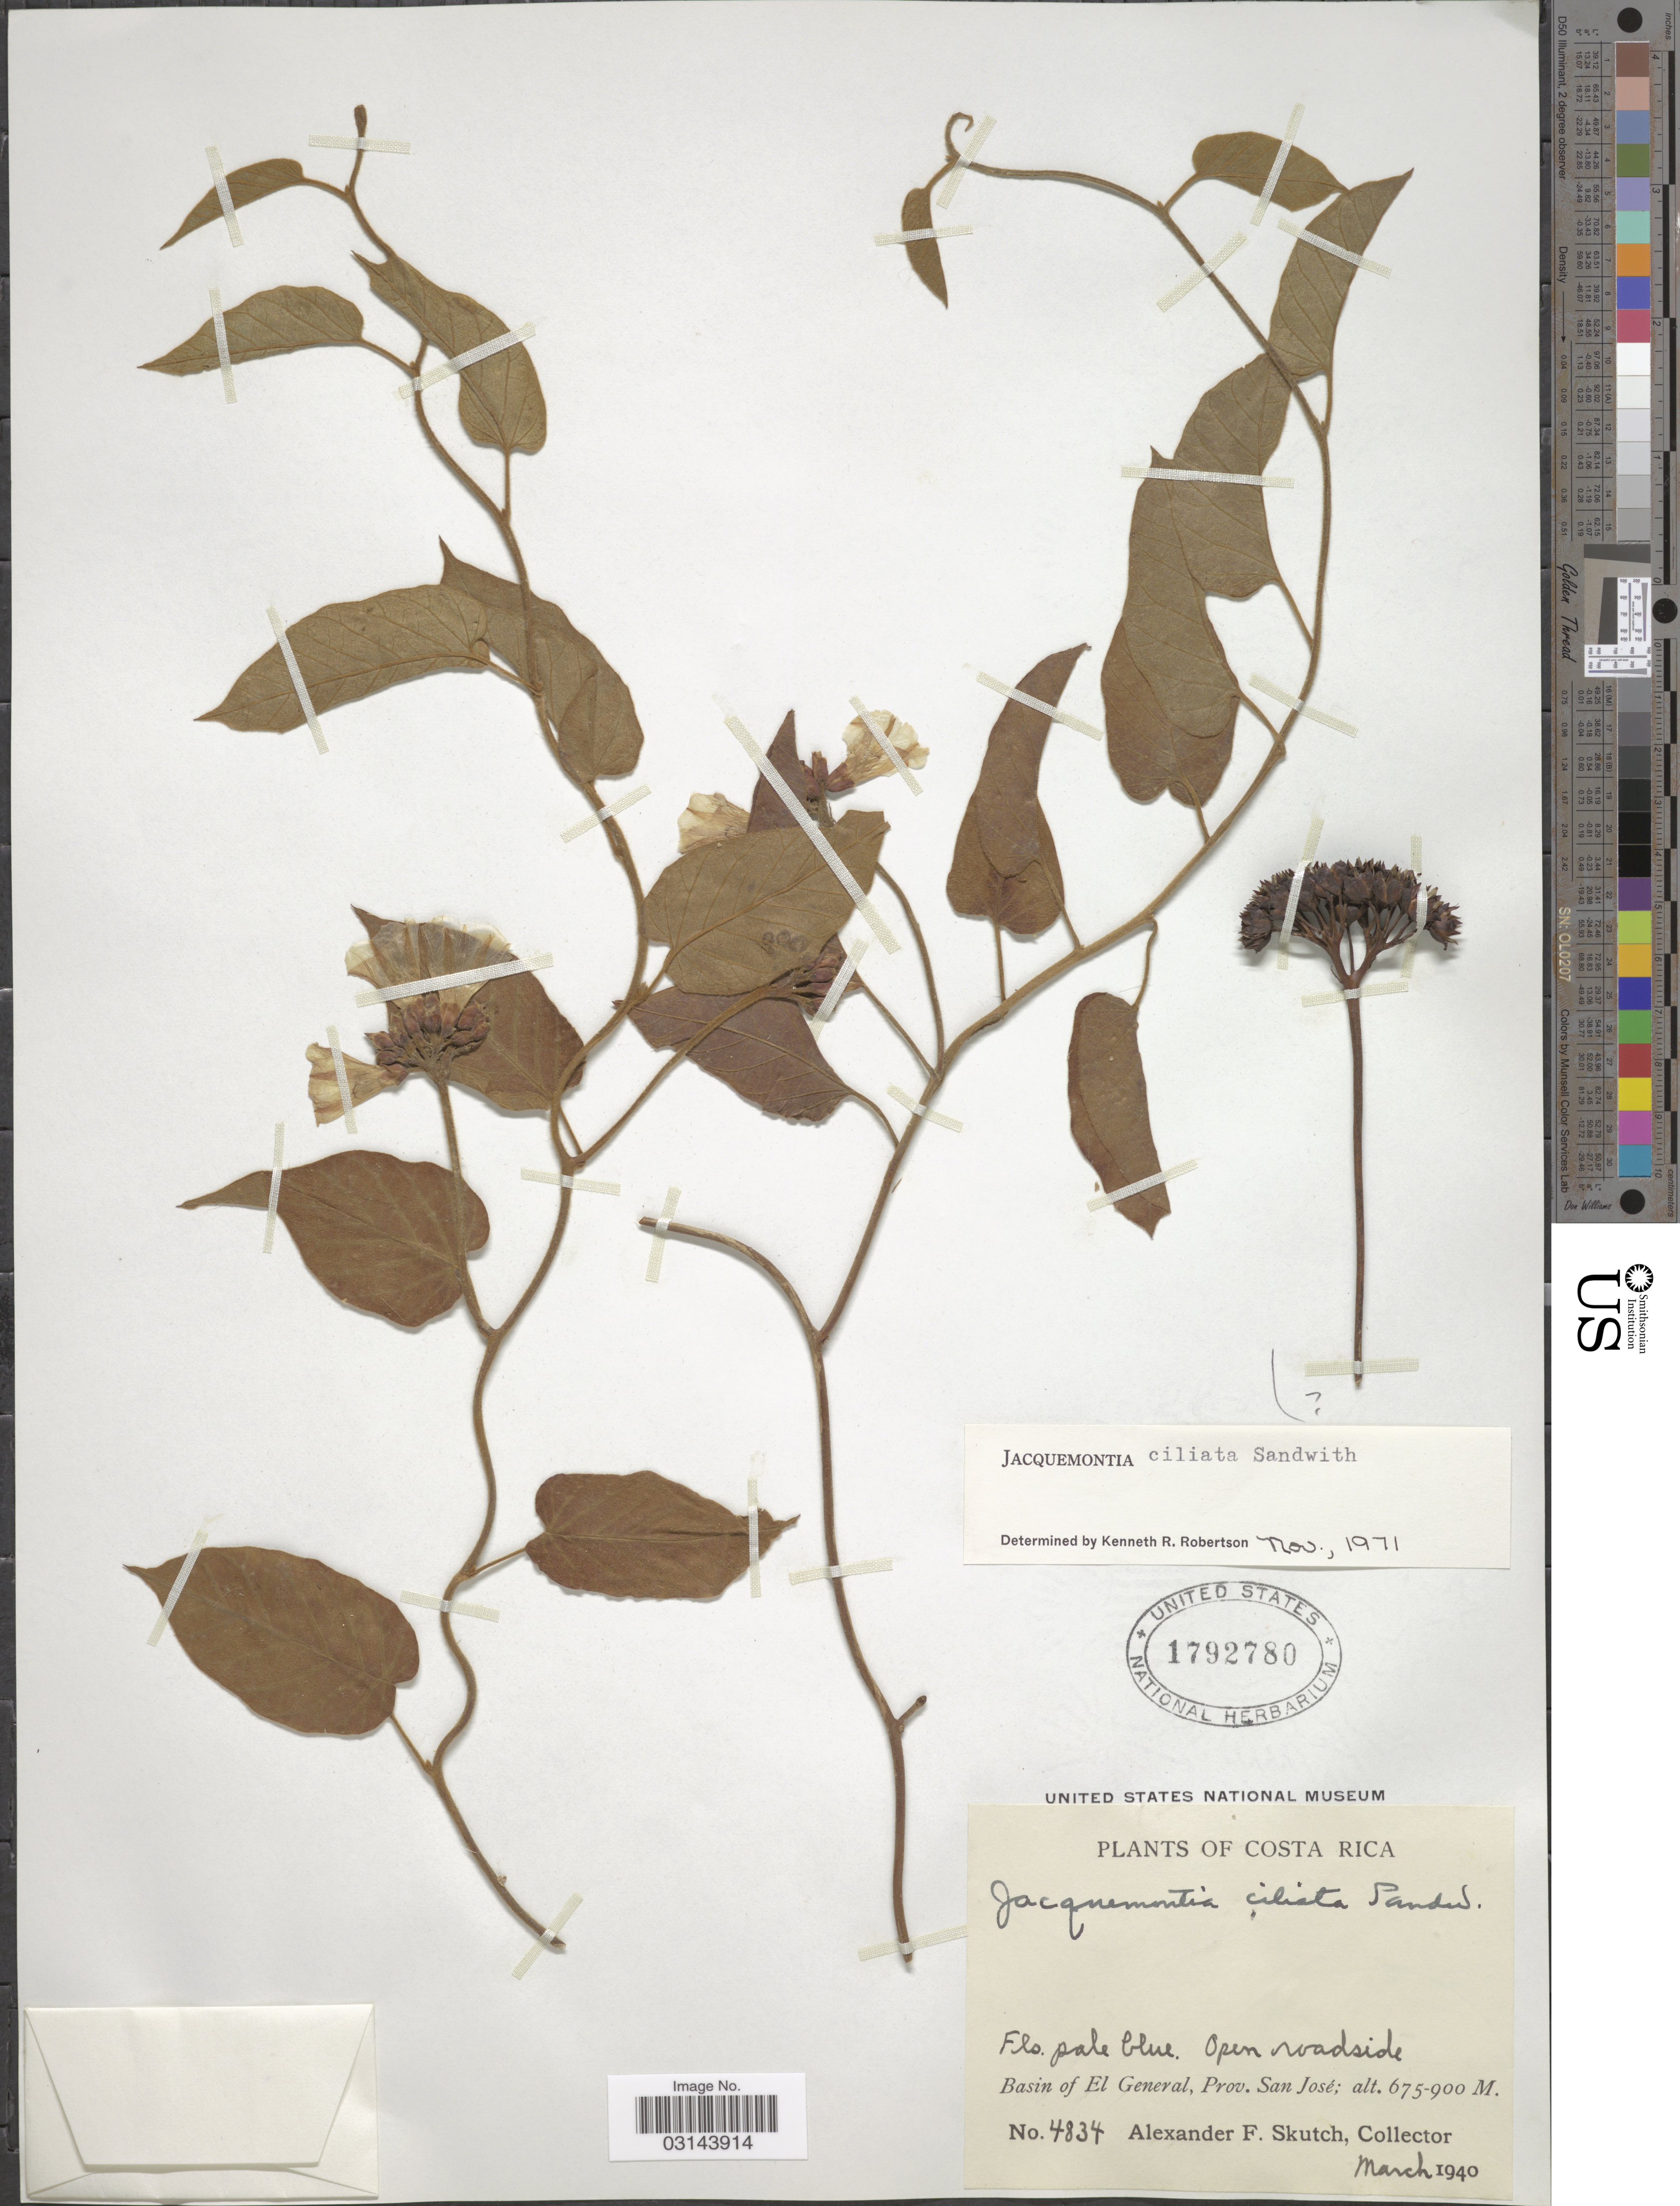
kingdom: Plantae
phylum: Tracheophyta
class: Magnoliopsida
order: Solanales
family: Convolvulaceae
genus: Jacquemontia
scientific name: Jacquemontia ciliata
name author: Sandwith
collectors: A. F. Skutch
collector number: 4834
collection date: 1940-03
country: Costa Rica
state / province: San José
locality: Basin of El General, Prov. San José.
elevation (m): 675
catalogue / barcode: US 1792780